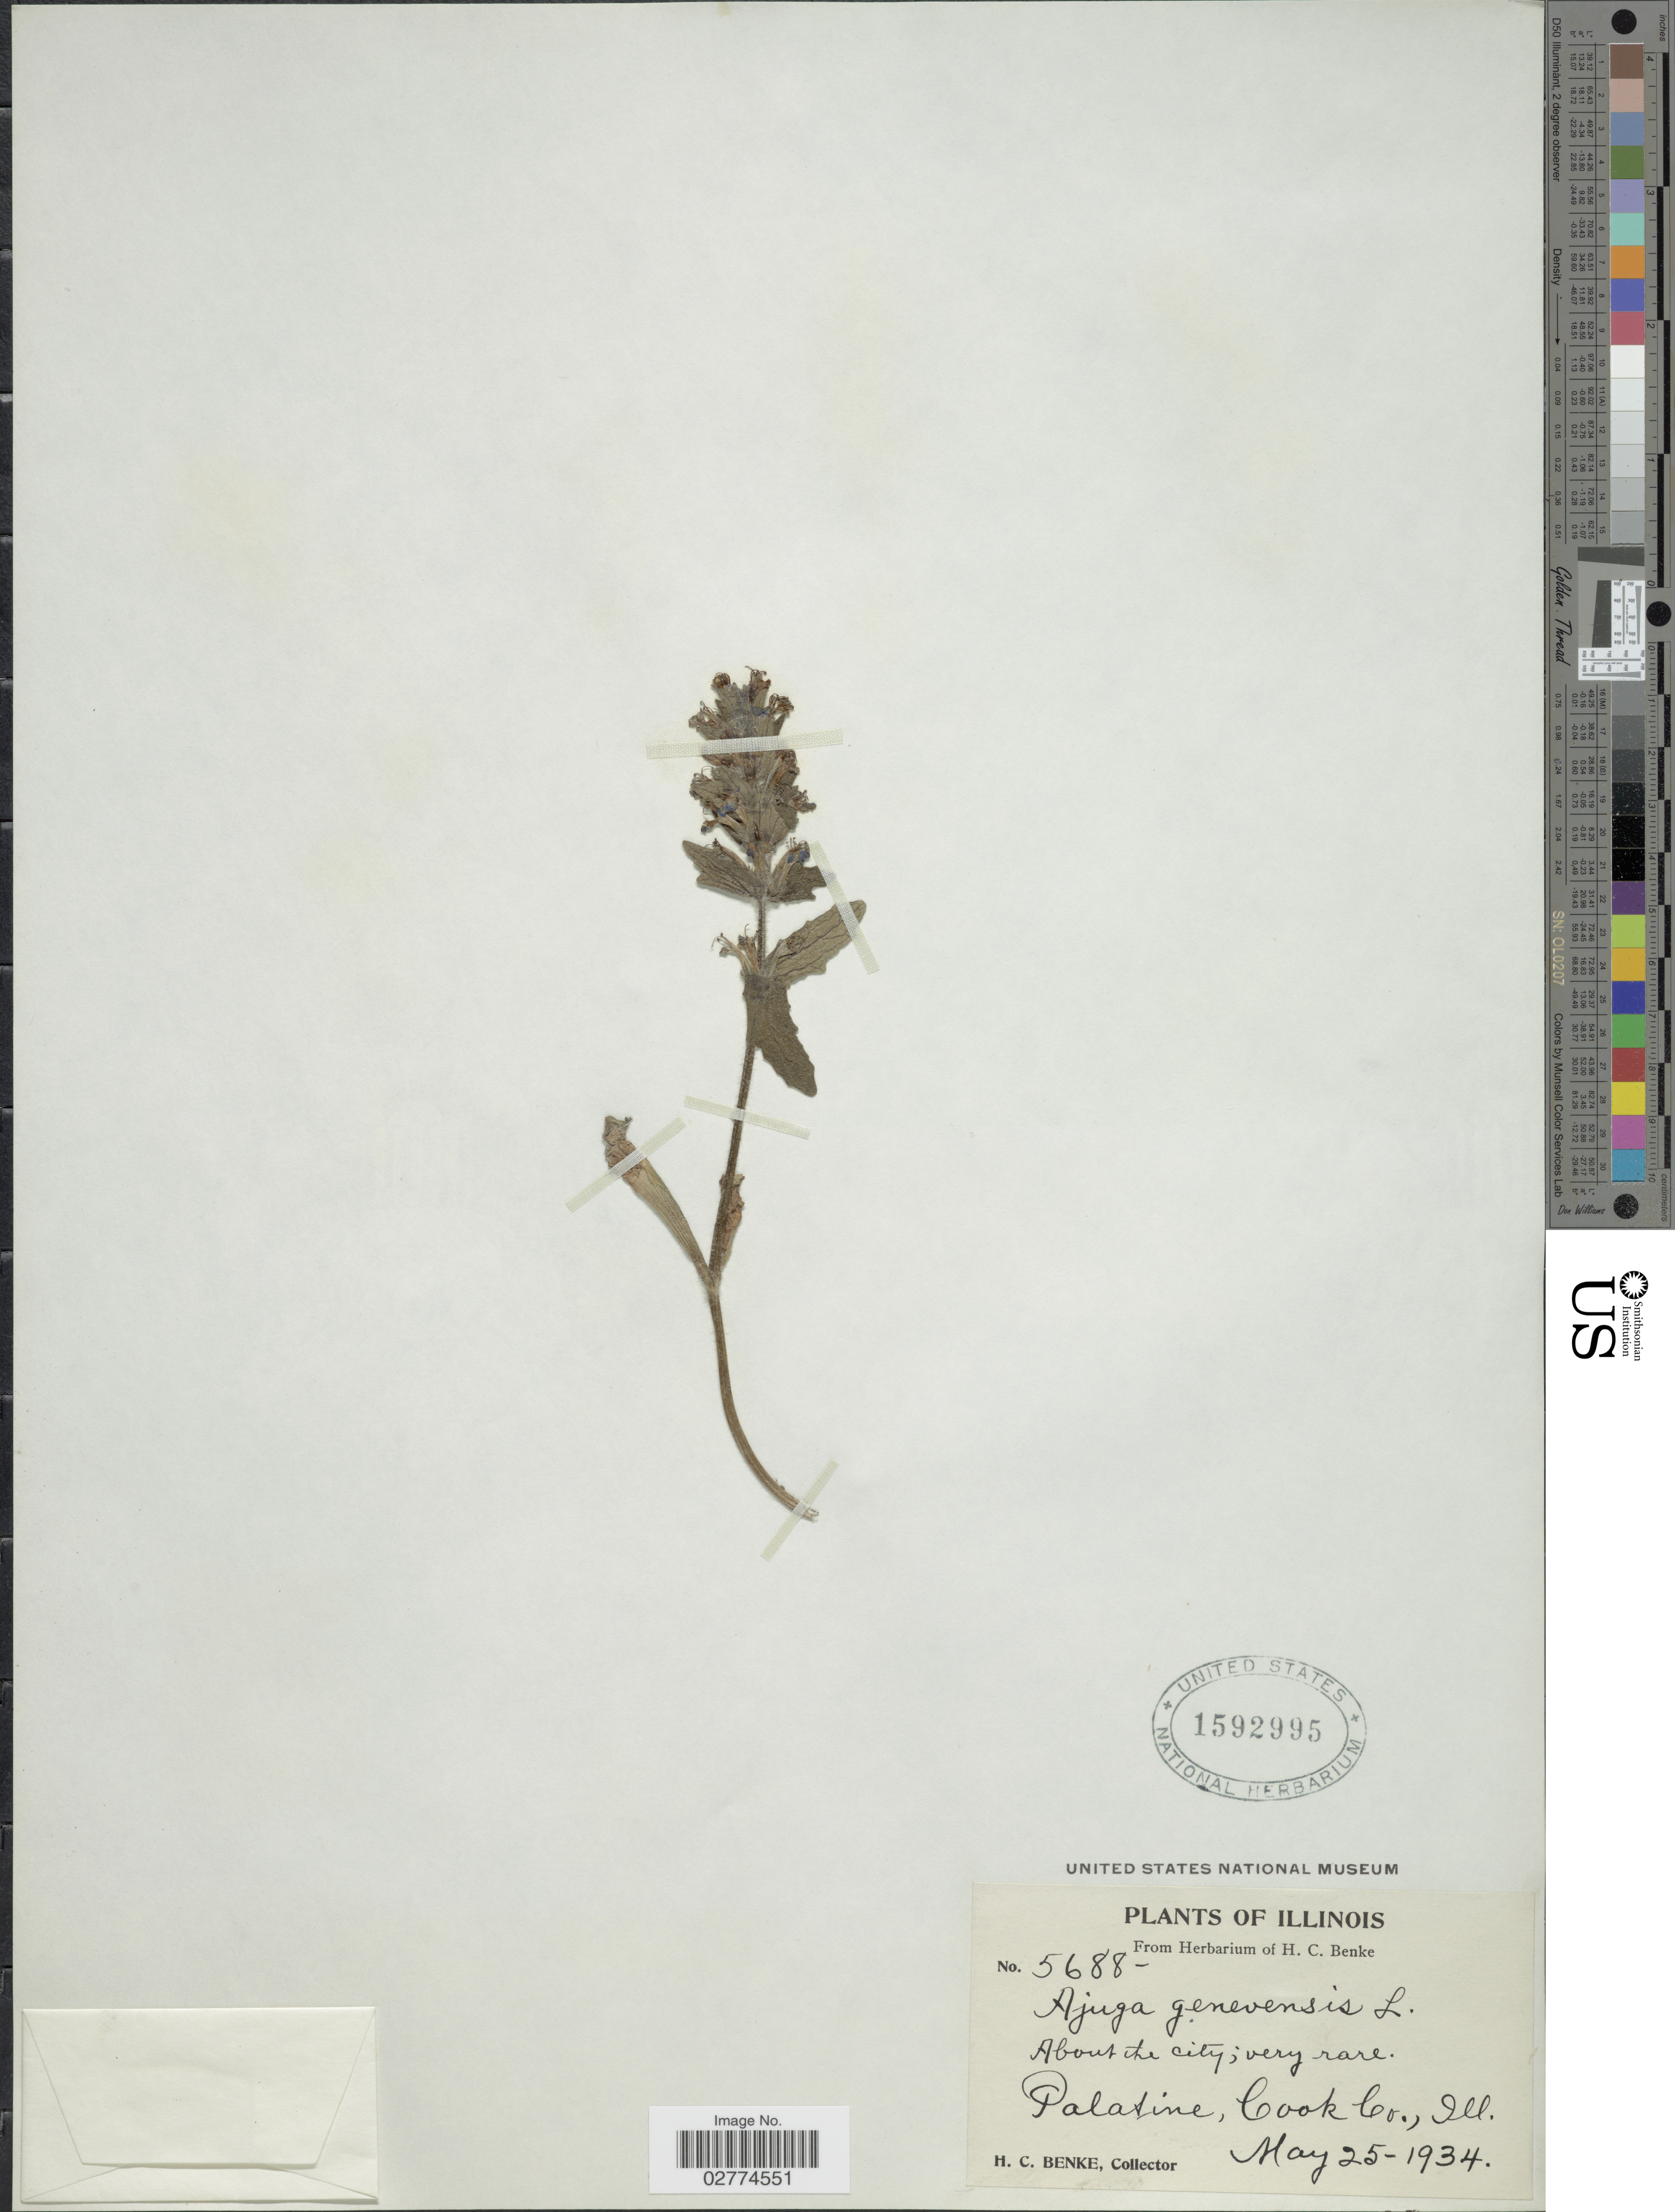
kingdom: Plantae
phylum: Tracheophyta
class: Magnoliopsida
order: Lamiales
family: Lamiaceae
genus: Ajuga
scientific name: Ajuga genevensis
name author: L.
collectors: H. Benke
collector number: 5688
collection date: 1934-05-25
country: United States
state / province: Illinois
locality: Palatine, Cook Co.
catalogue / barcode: US 1592995